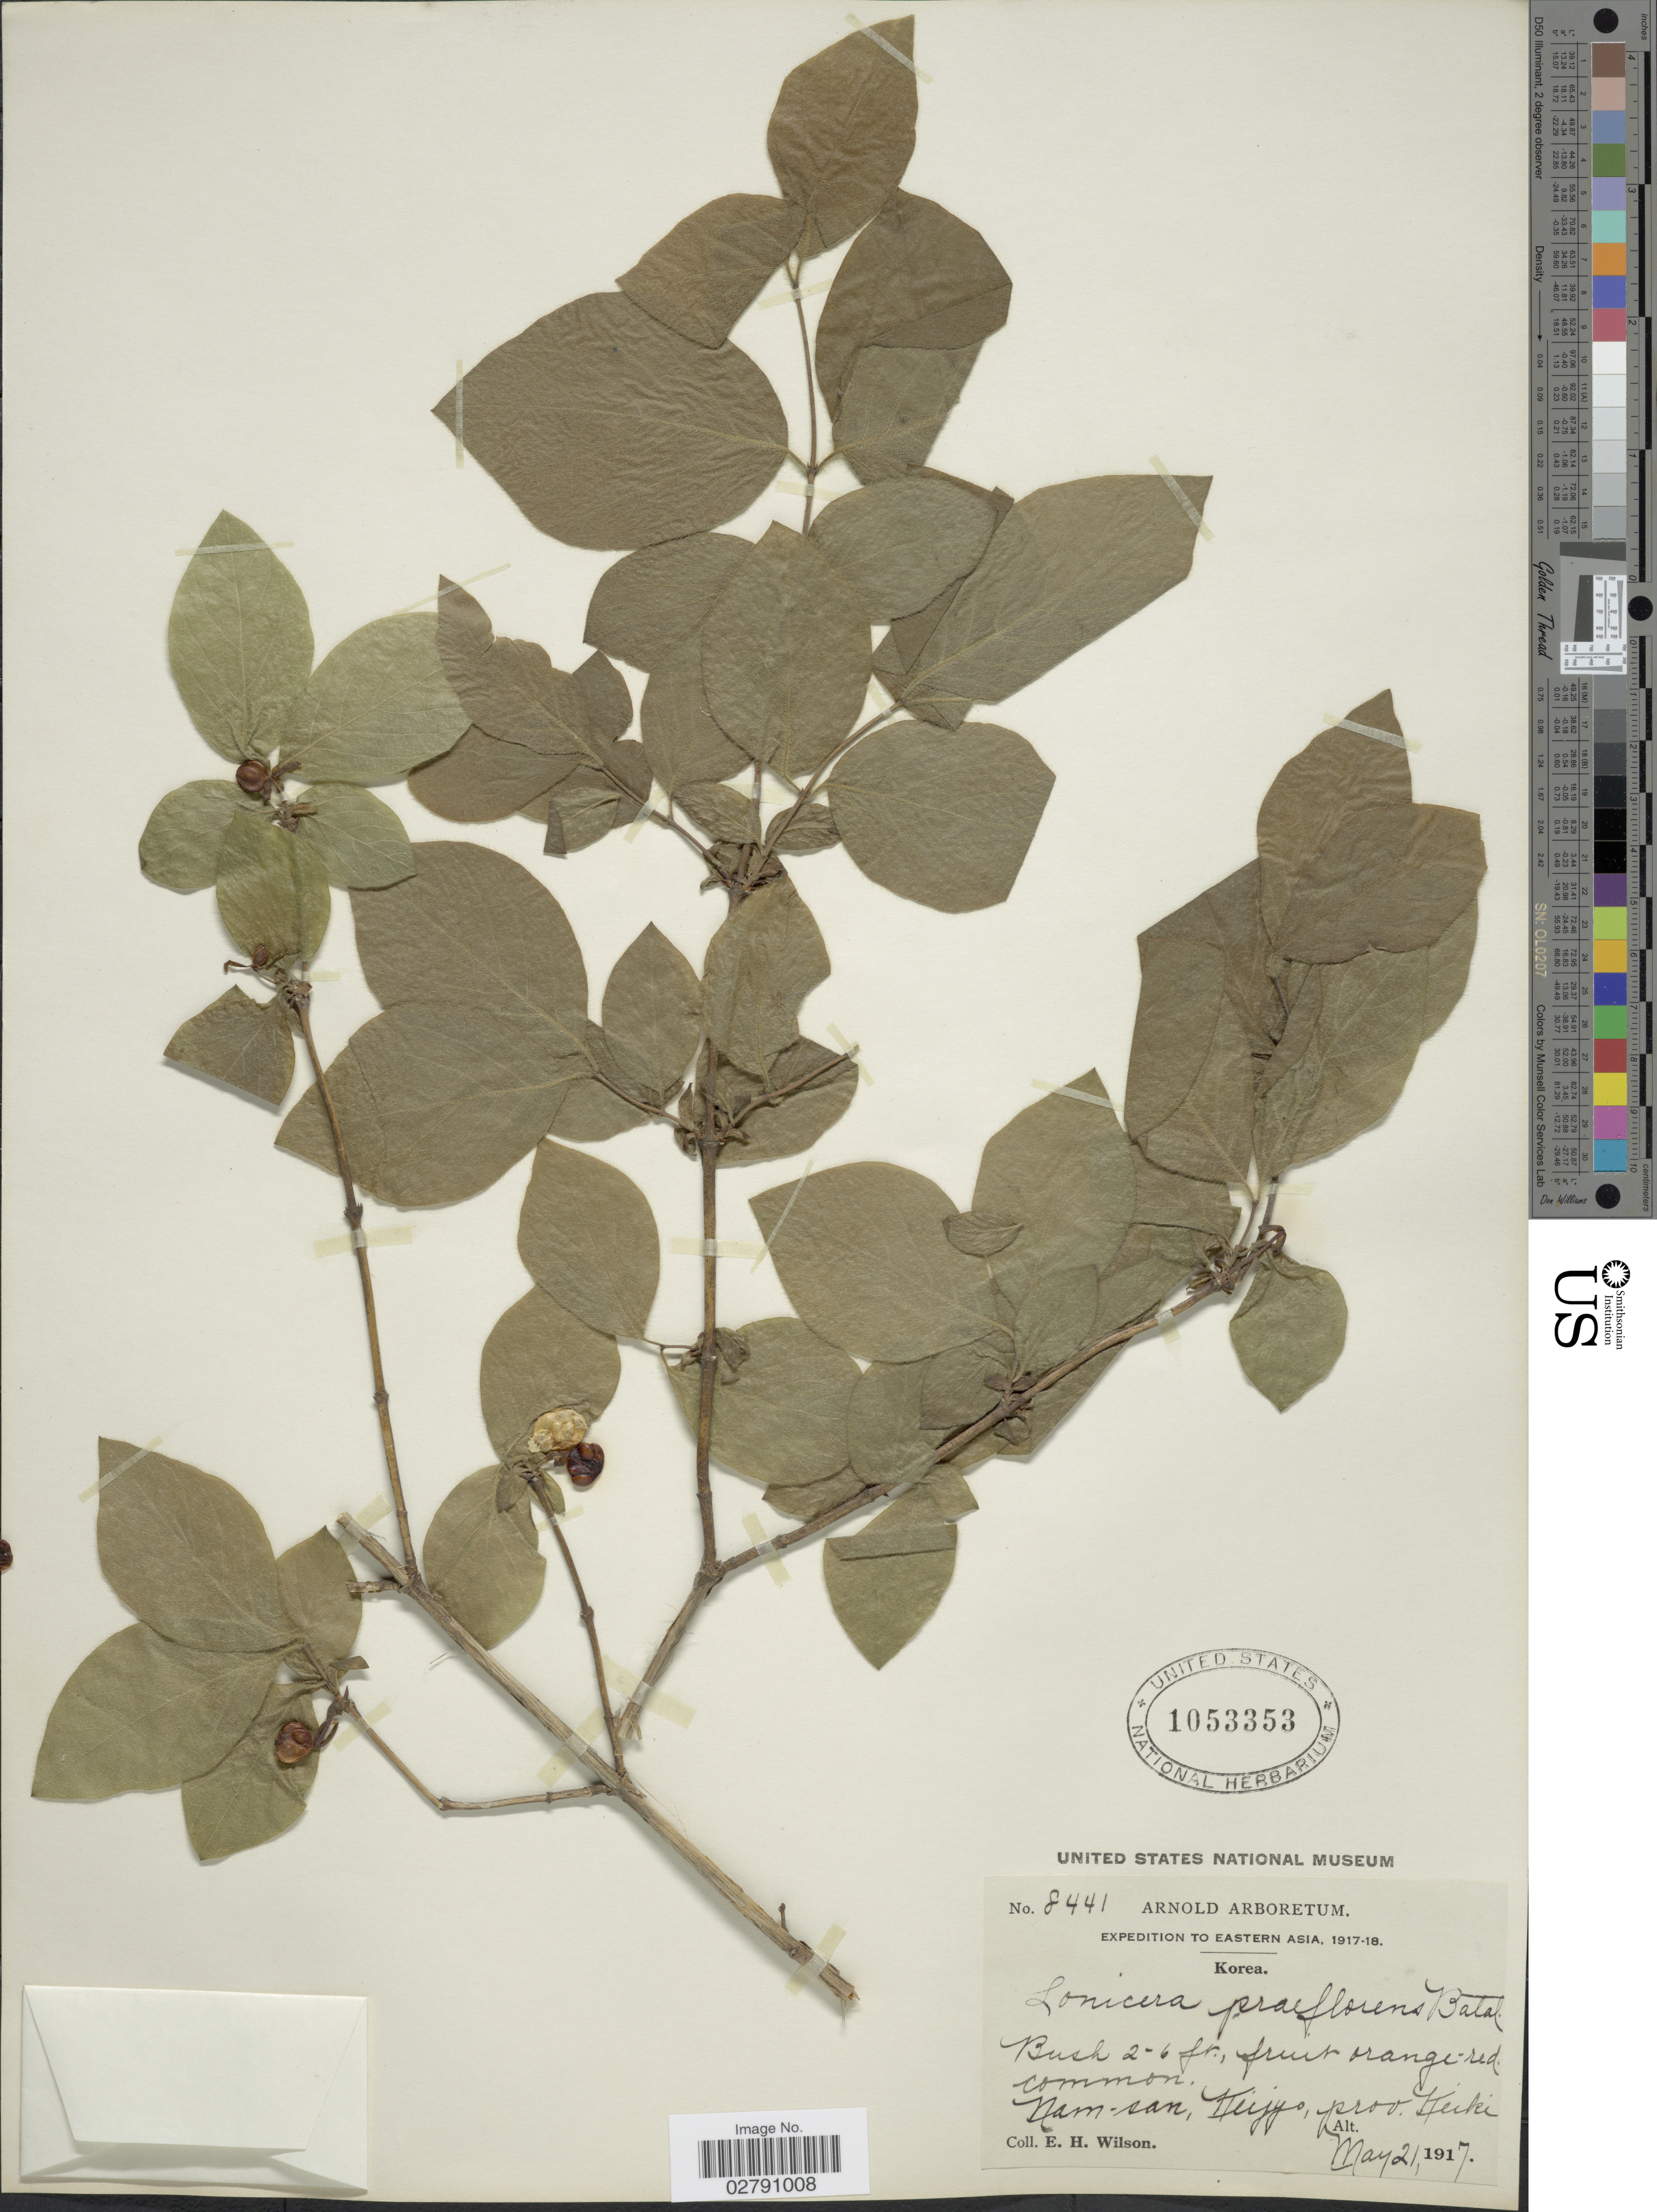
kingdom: Plantae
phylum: Tracheophyta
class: Magnoliopsida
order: Dipsacales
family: Caprifoliaceae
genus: Lonicera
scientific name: Lonicera praeflorens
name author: Batalin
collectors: E. Wilson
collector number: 8441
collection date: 1917-05-21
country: South Korea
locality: Nam-san, Keijyo, prov. Keiki.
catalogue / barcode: US 1053353